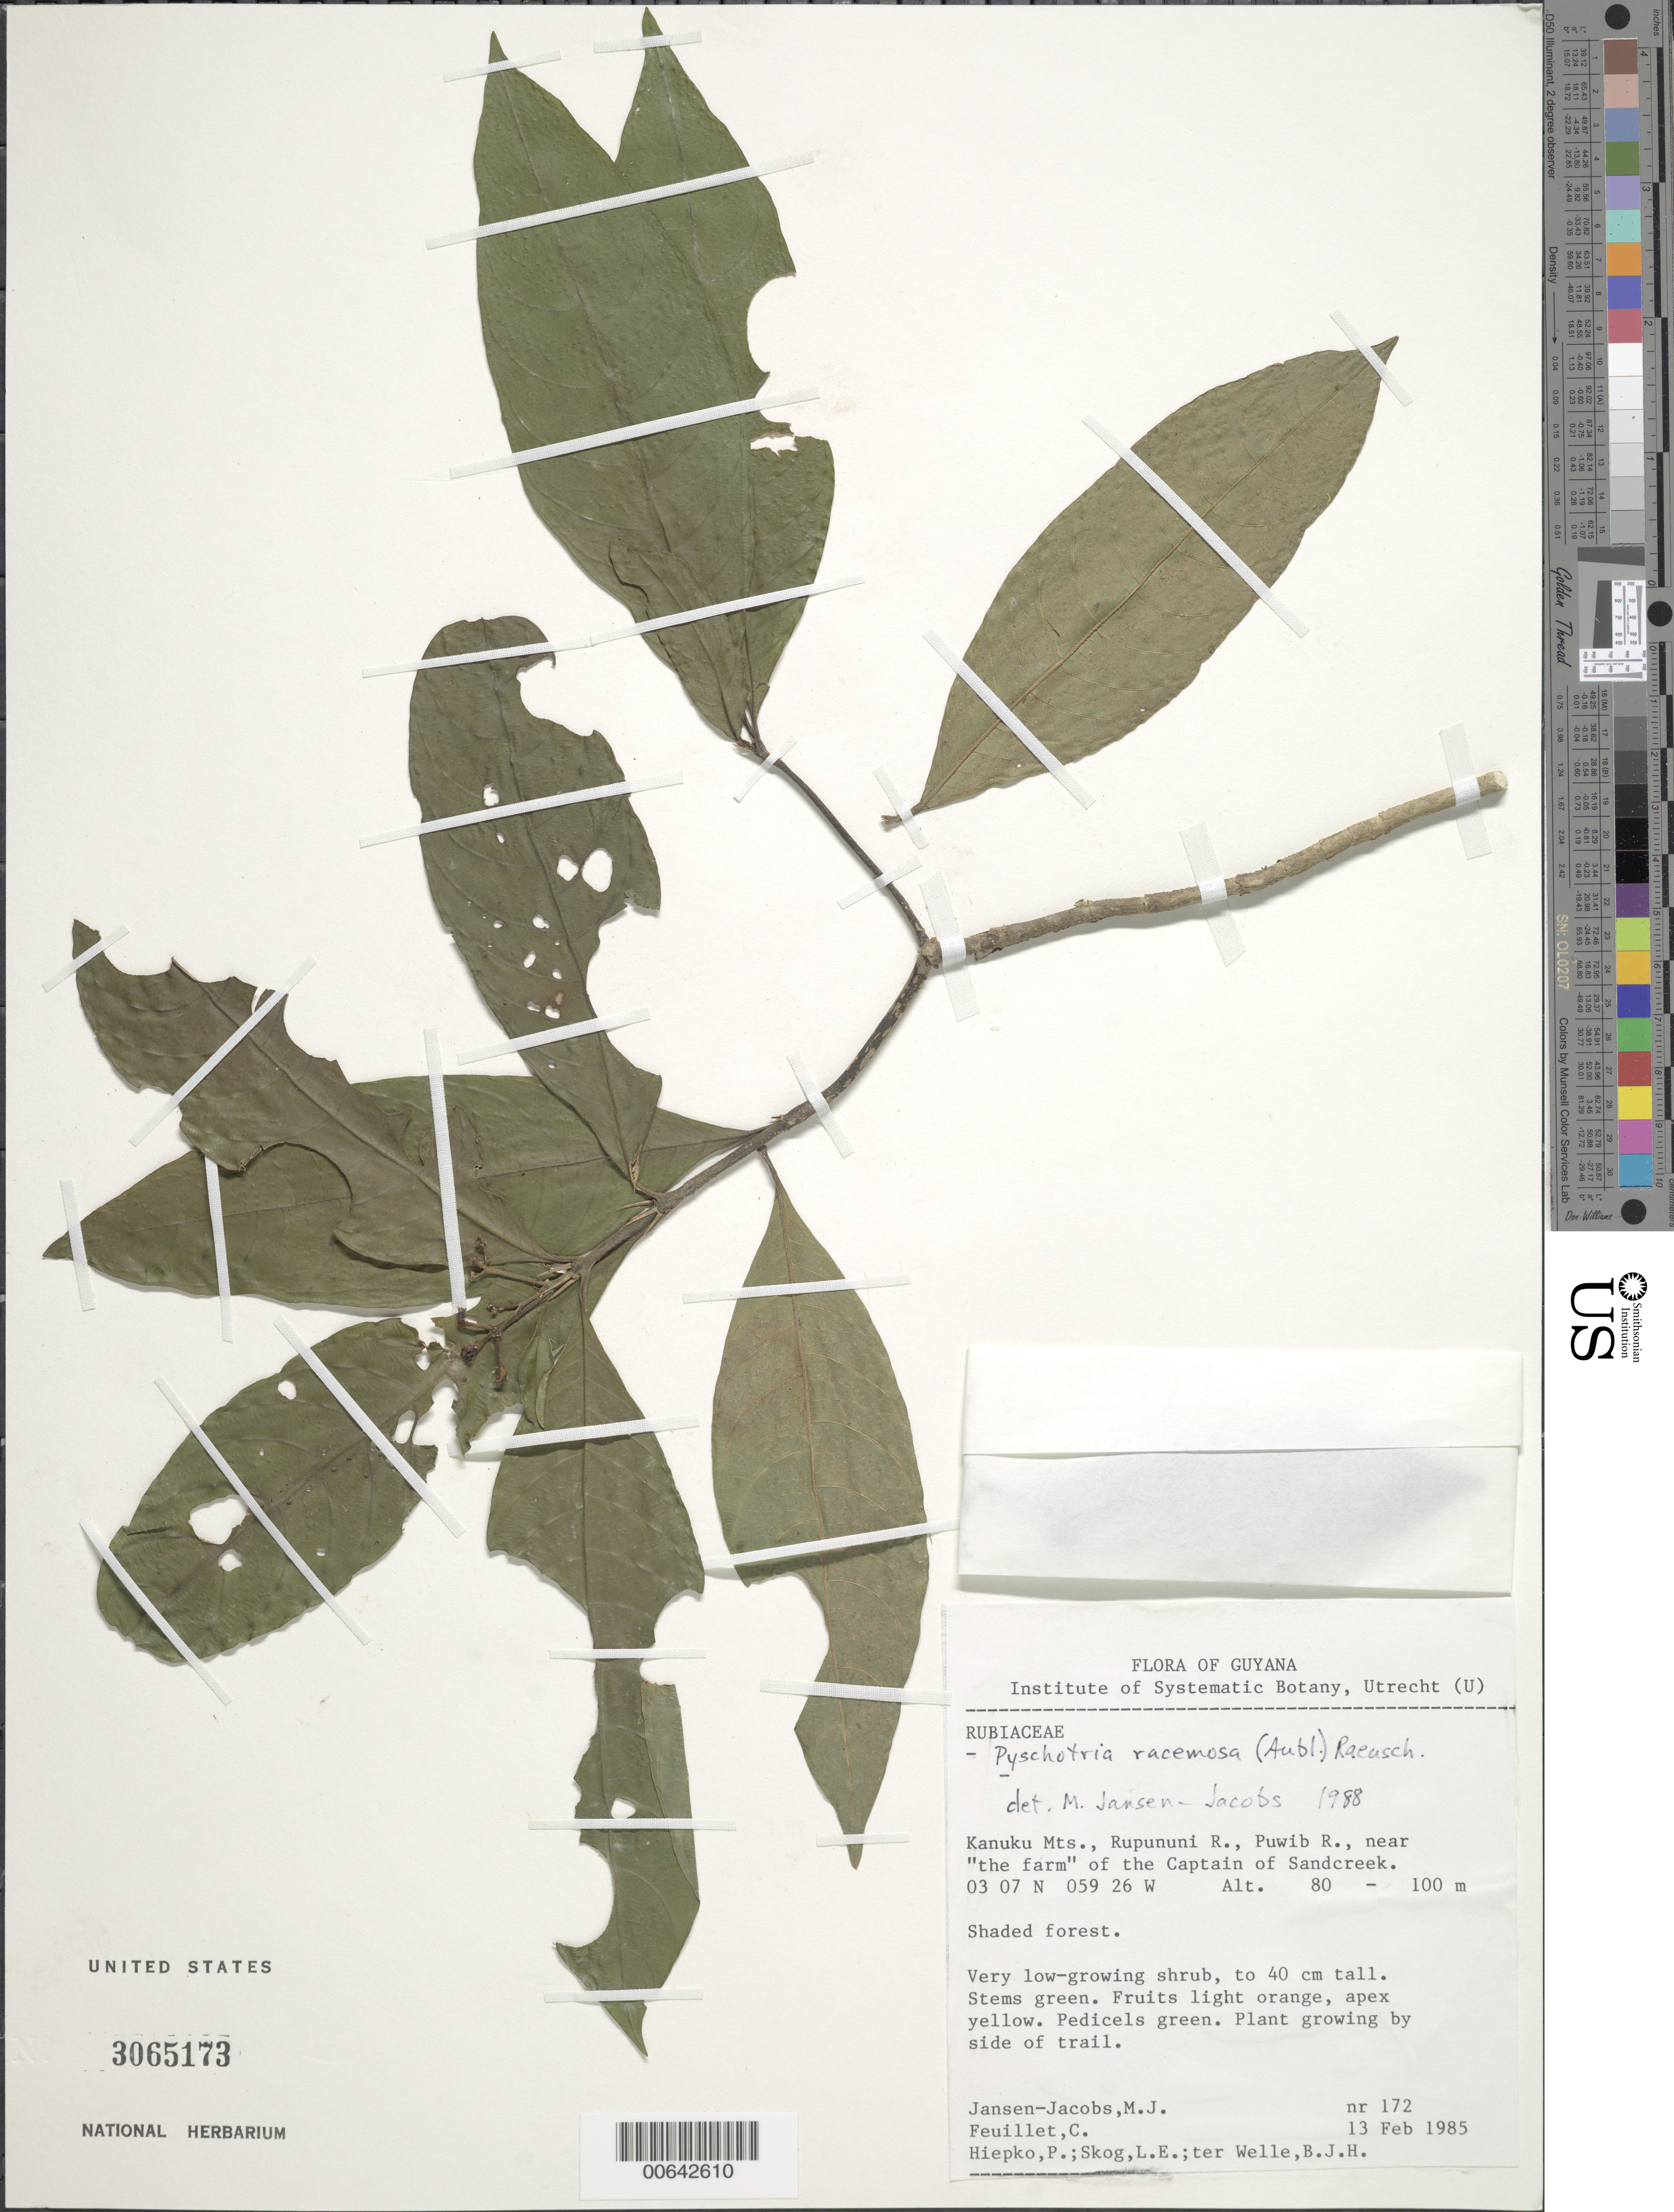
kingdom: Plantae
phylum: Tracheophyta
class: Magnoliopsida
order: Gentianales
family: Rubiaceae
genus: Palicourea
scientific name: Palicourea racemosa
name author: (Aubl.) Borhidi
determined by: Kirkbride, J. H., Jr.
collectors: M. J. Jansen-Jacobs, C. Feuillet, P. H. Hiepko, L. E. Skog & B. Welle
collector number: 172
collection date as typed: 13-Feb-85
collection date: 1985-02-13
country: Guyana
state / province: U. Takutu-U. Essequibo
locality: Kanuku Mts., Rupununi R., Puwib R. near "the farm" of the Captain of Sandcreek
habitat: Shaded forest; growing by side of trail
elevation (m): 80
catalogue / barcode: US 3065173